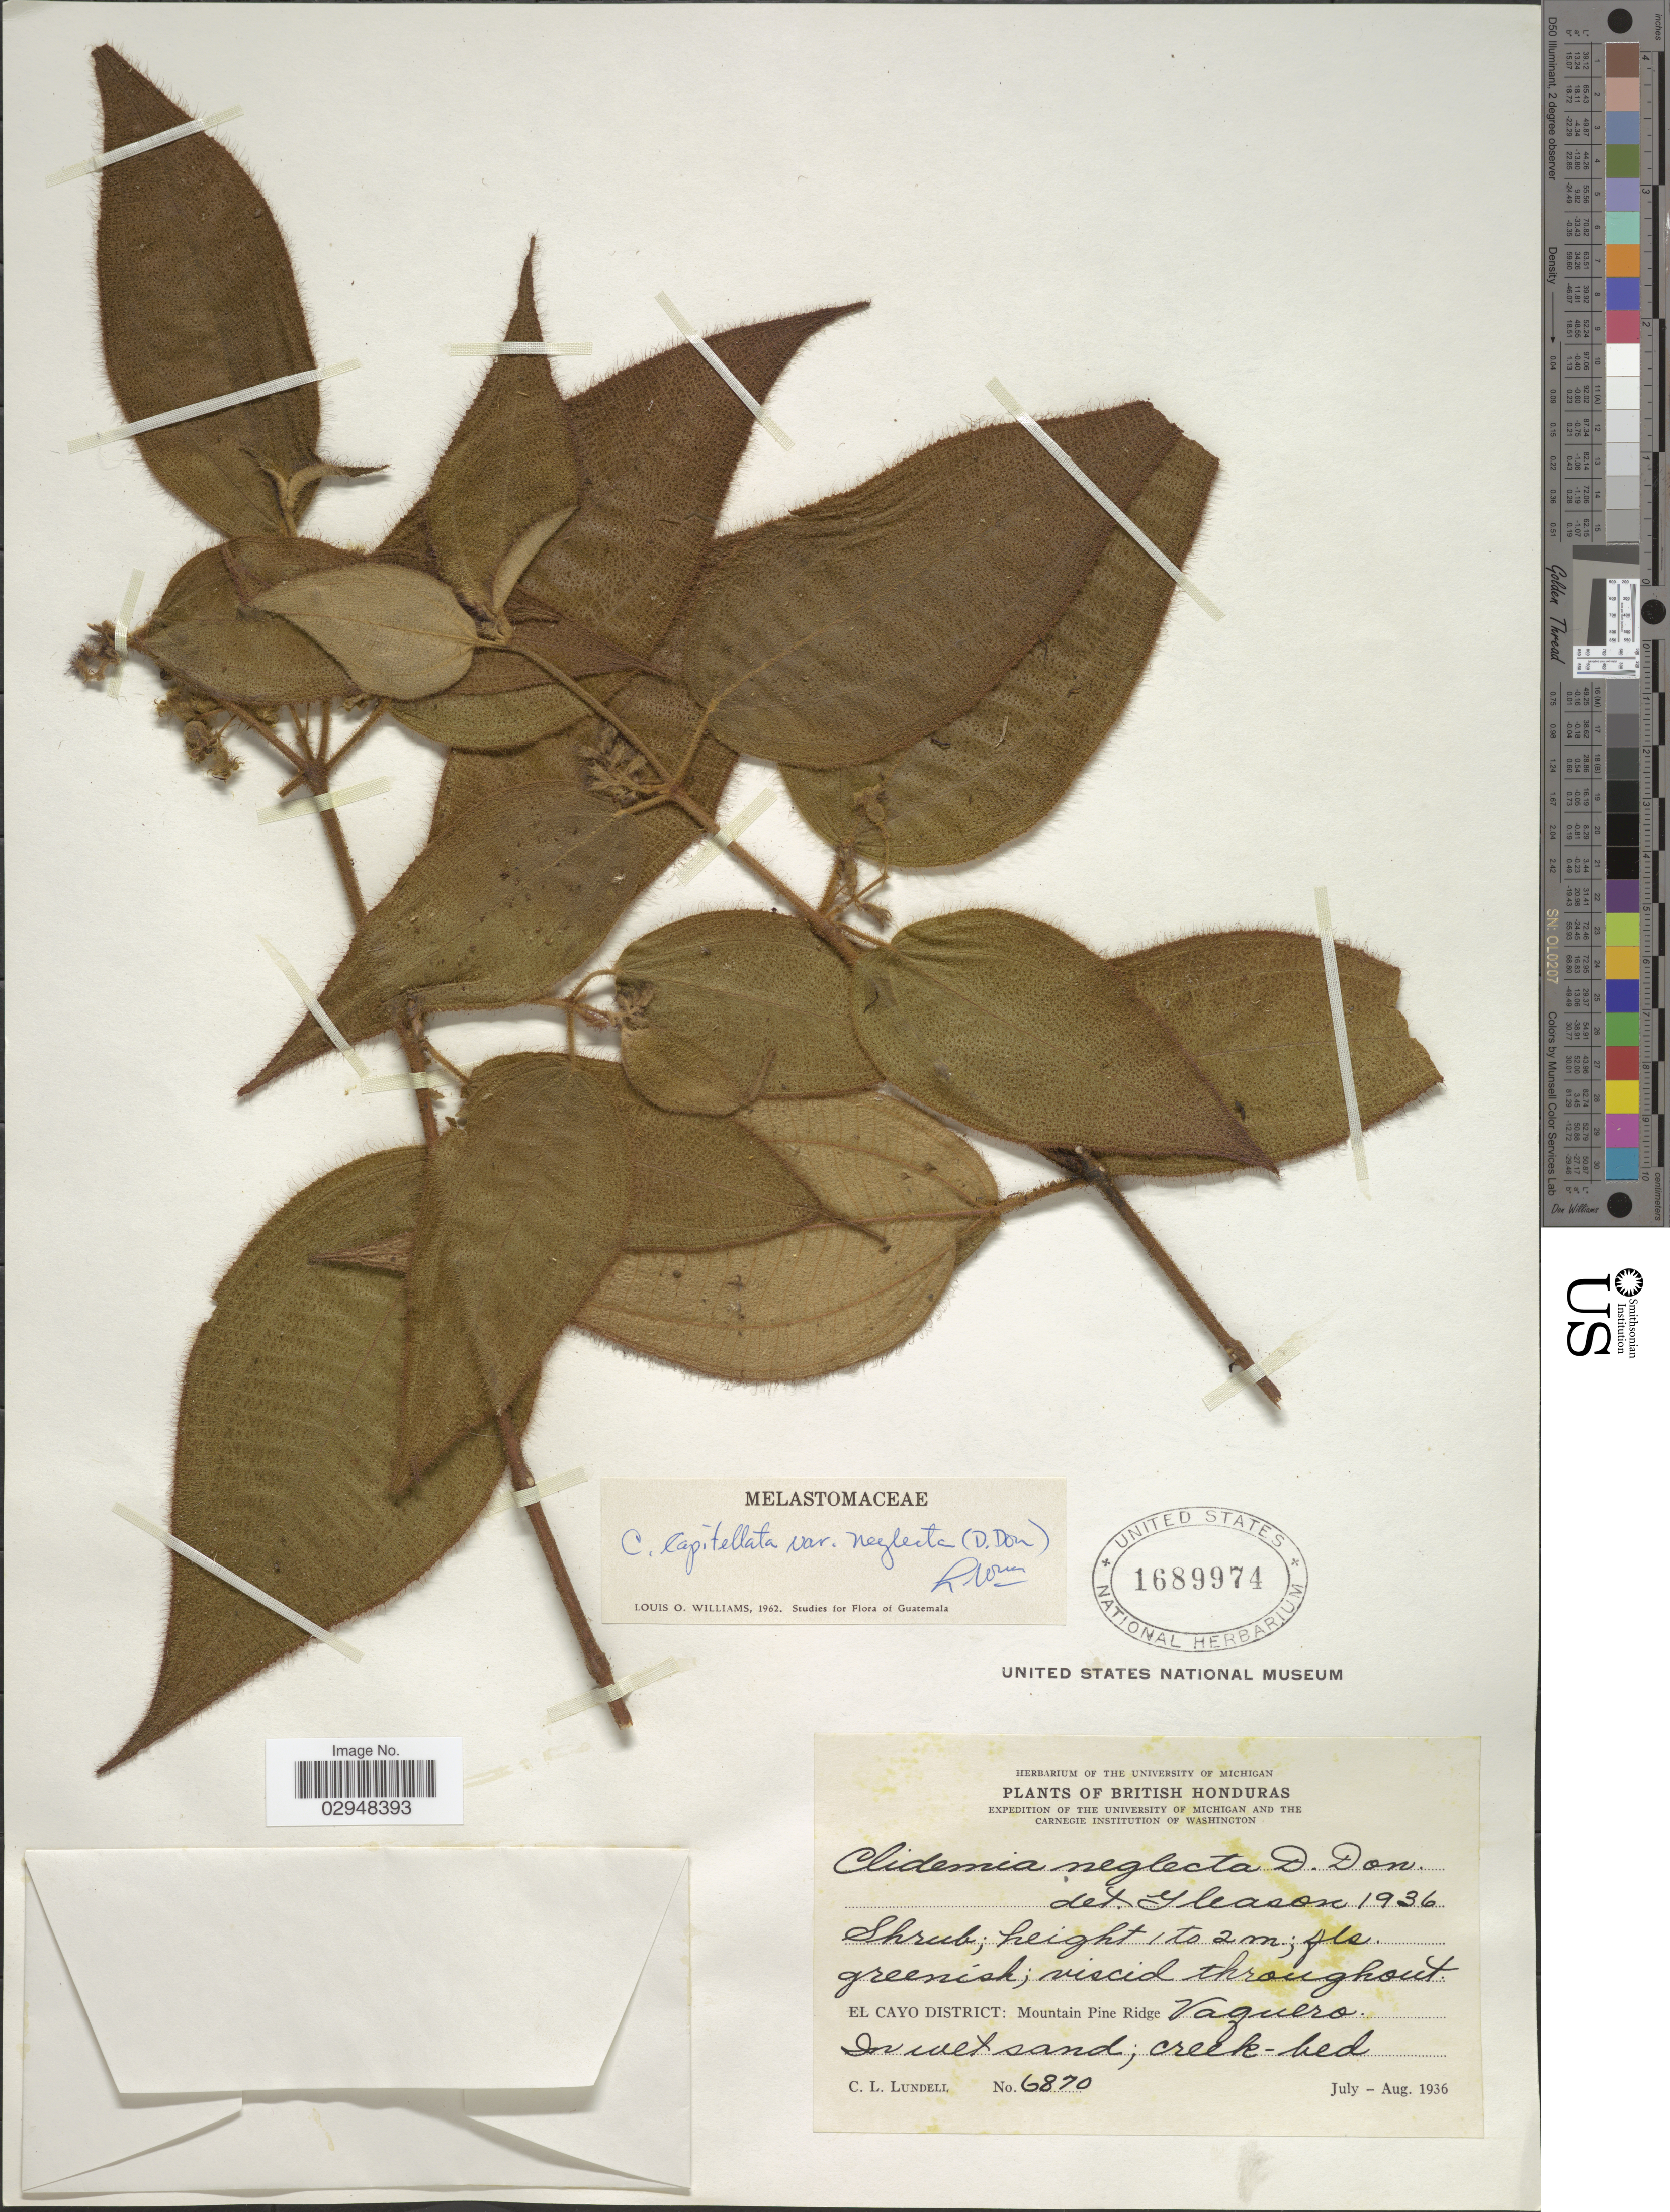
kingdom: Plantae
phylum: Tracheophyta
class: Magnoliopsida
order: Myrtales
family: Melastomataceae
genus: Clidemia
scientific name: Clidemia urceolata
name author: DC.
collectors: C. L. Lundell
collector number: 6870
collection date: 1936-07/1936-08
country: Belize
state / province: Cayo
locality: British Honduras, El Cayo District, Mountain Pine Ridge, Vaguero.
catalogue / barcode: US 1689974